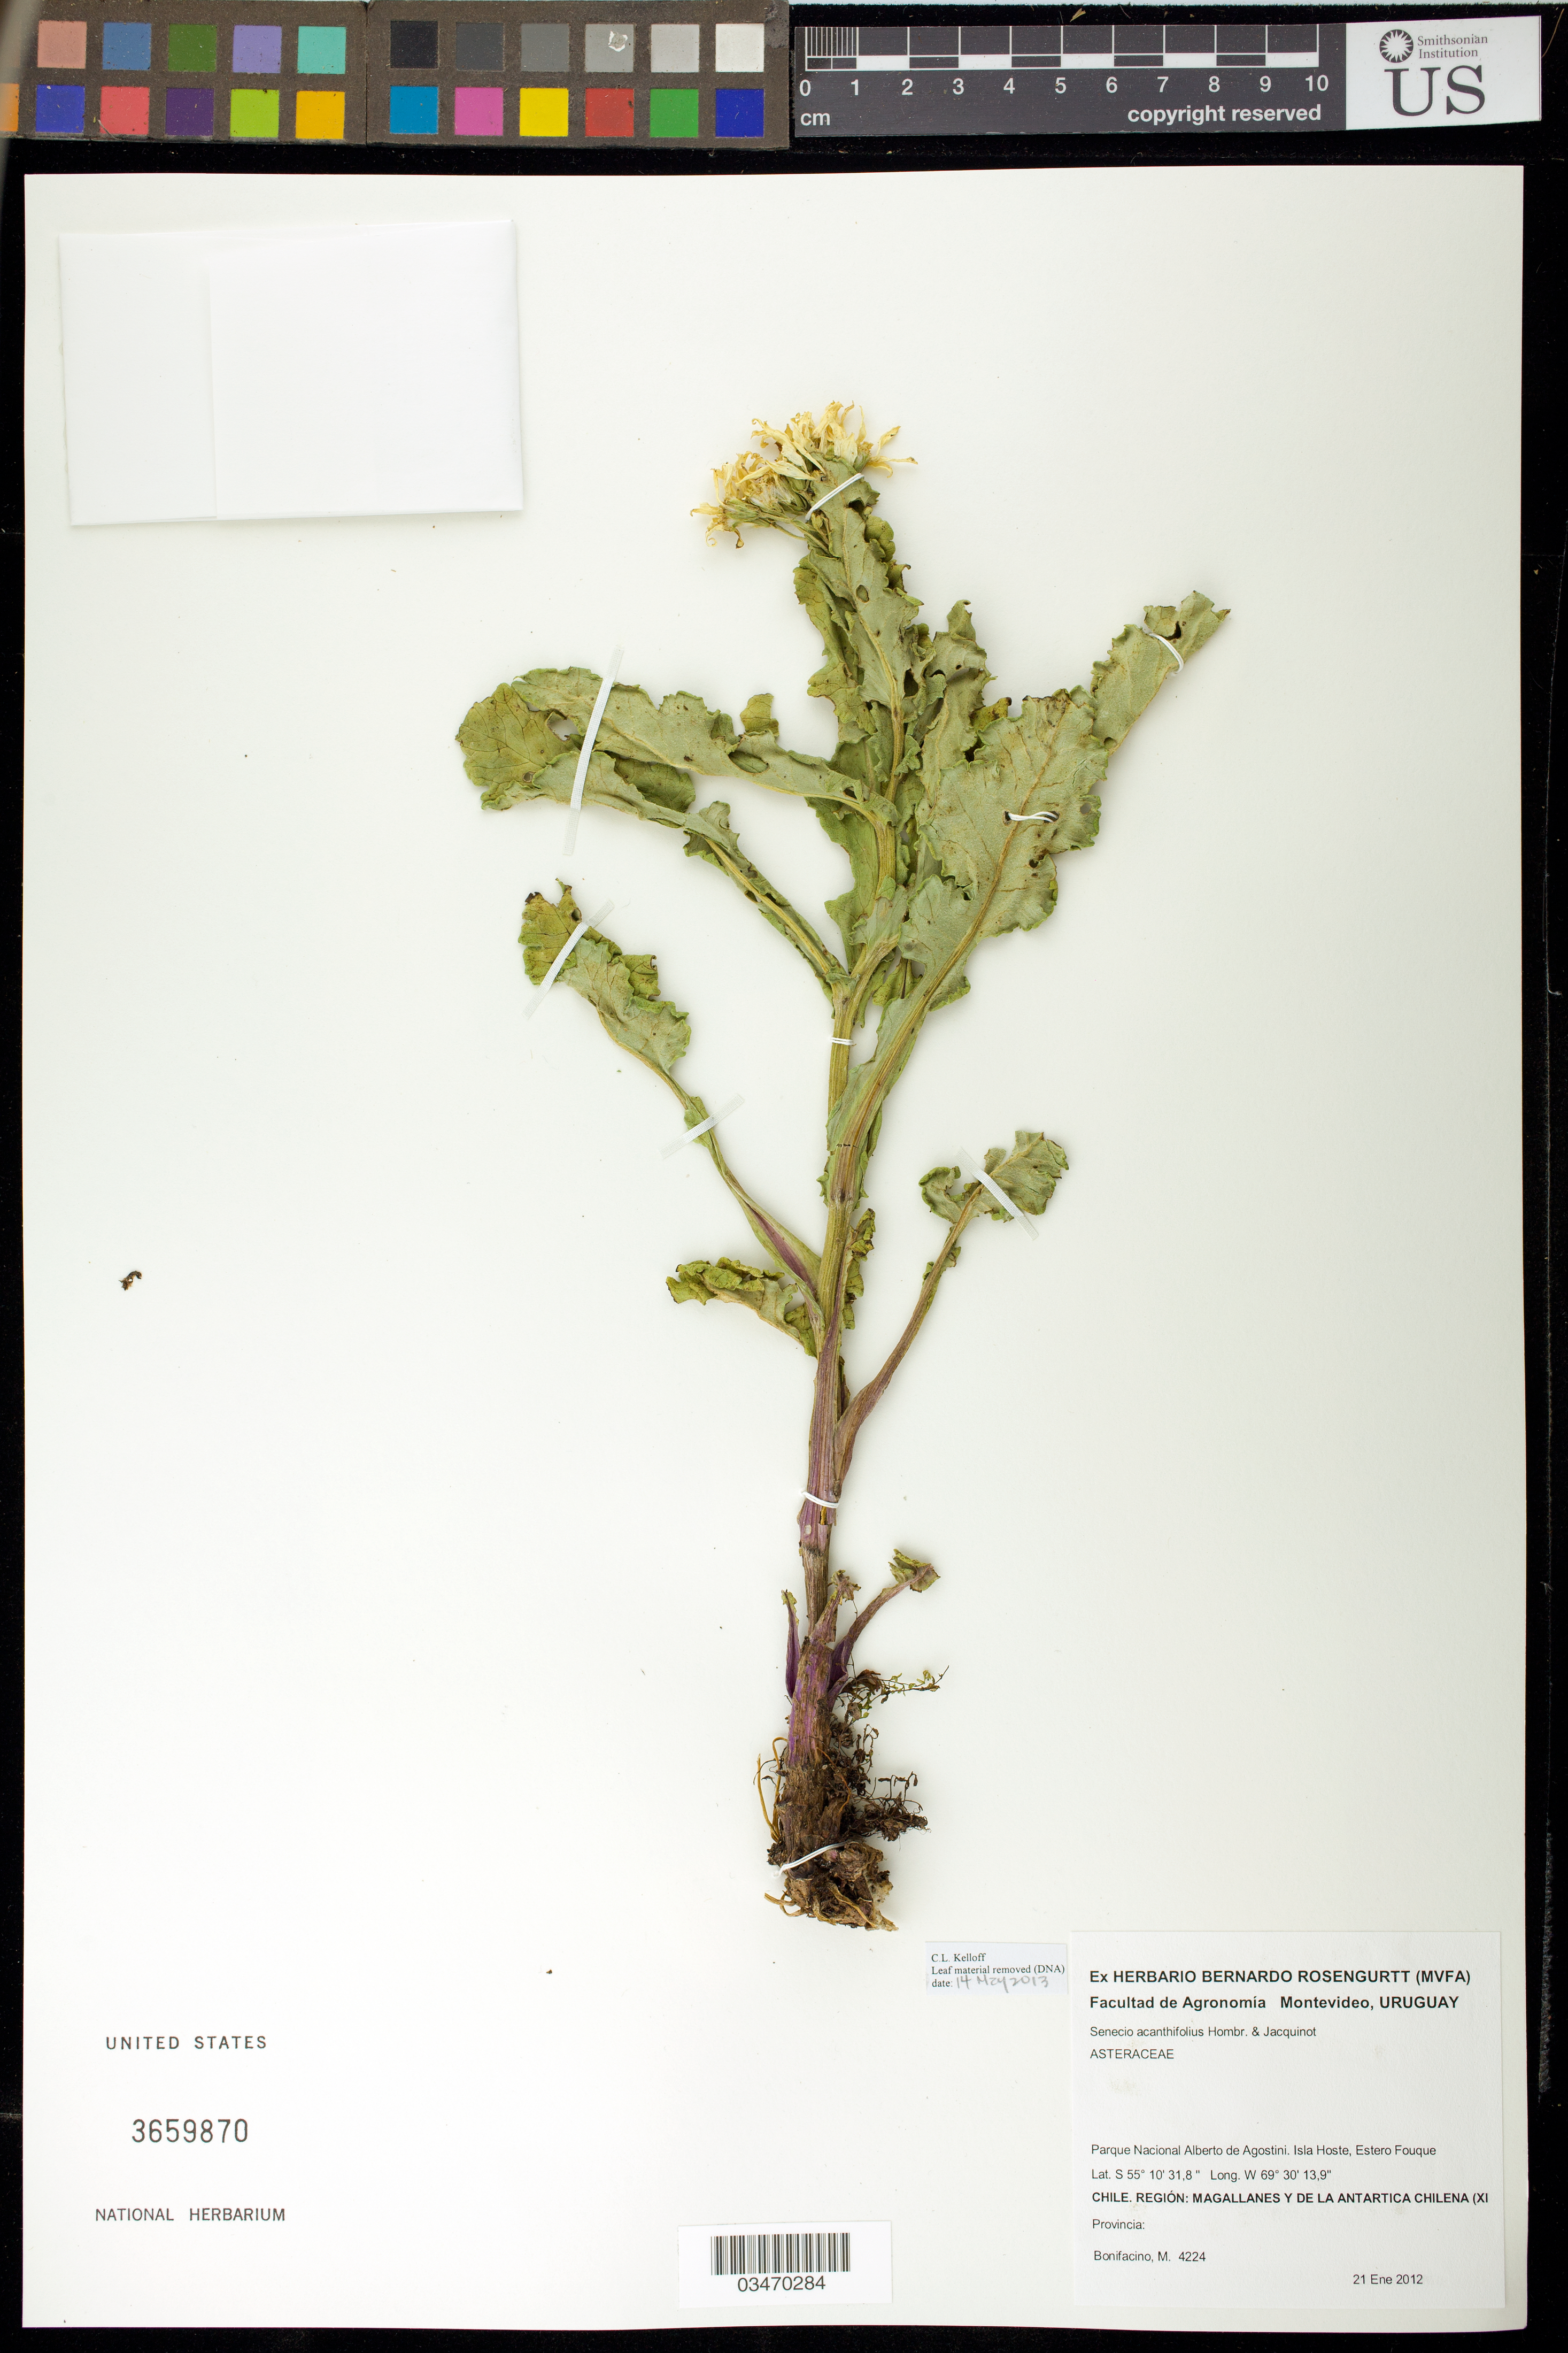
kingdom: Plantae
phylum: Tracheophyta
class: Magnoliopsida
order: Asterales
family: Asteraceae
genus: Senecio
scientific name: Senecio acanthifolius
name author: Hombr. & Jacquinot ex Decne.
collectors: M. Bonifacino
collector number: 4224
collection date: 2012-01-21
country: Chile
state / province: Magallanes y de la Antártica Chilena (XII)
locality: Parque Nacional Alberto de Agostini, Isla Hoeste, Estero Fouque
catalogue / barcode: US 3659870